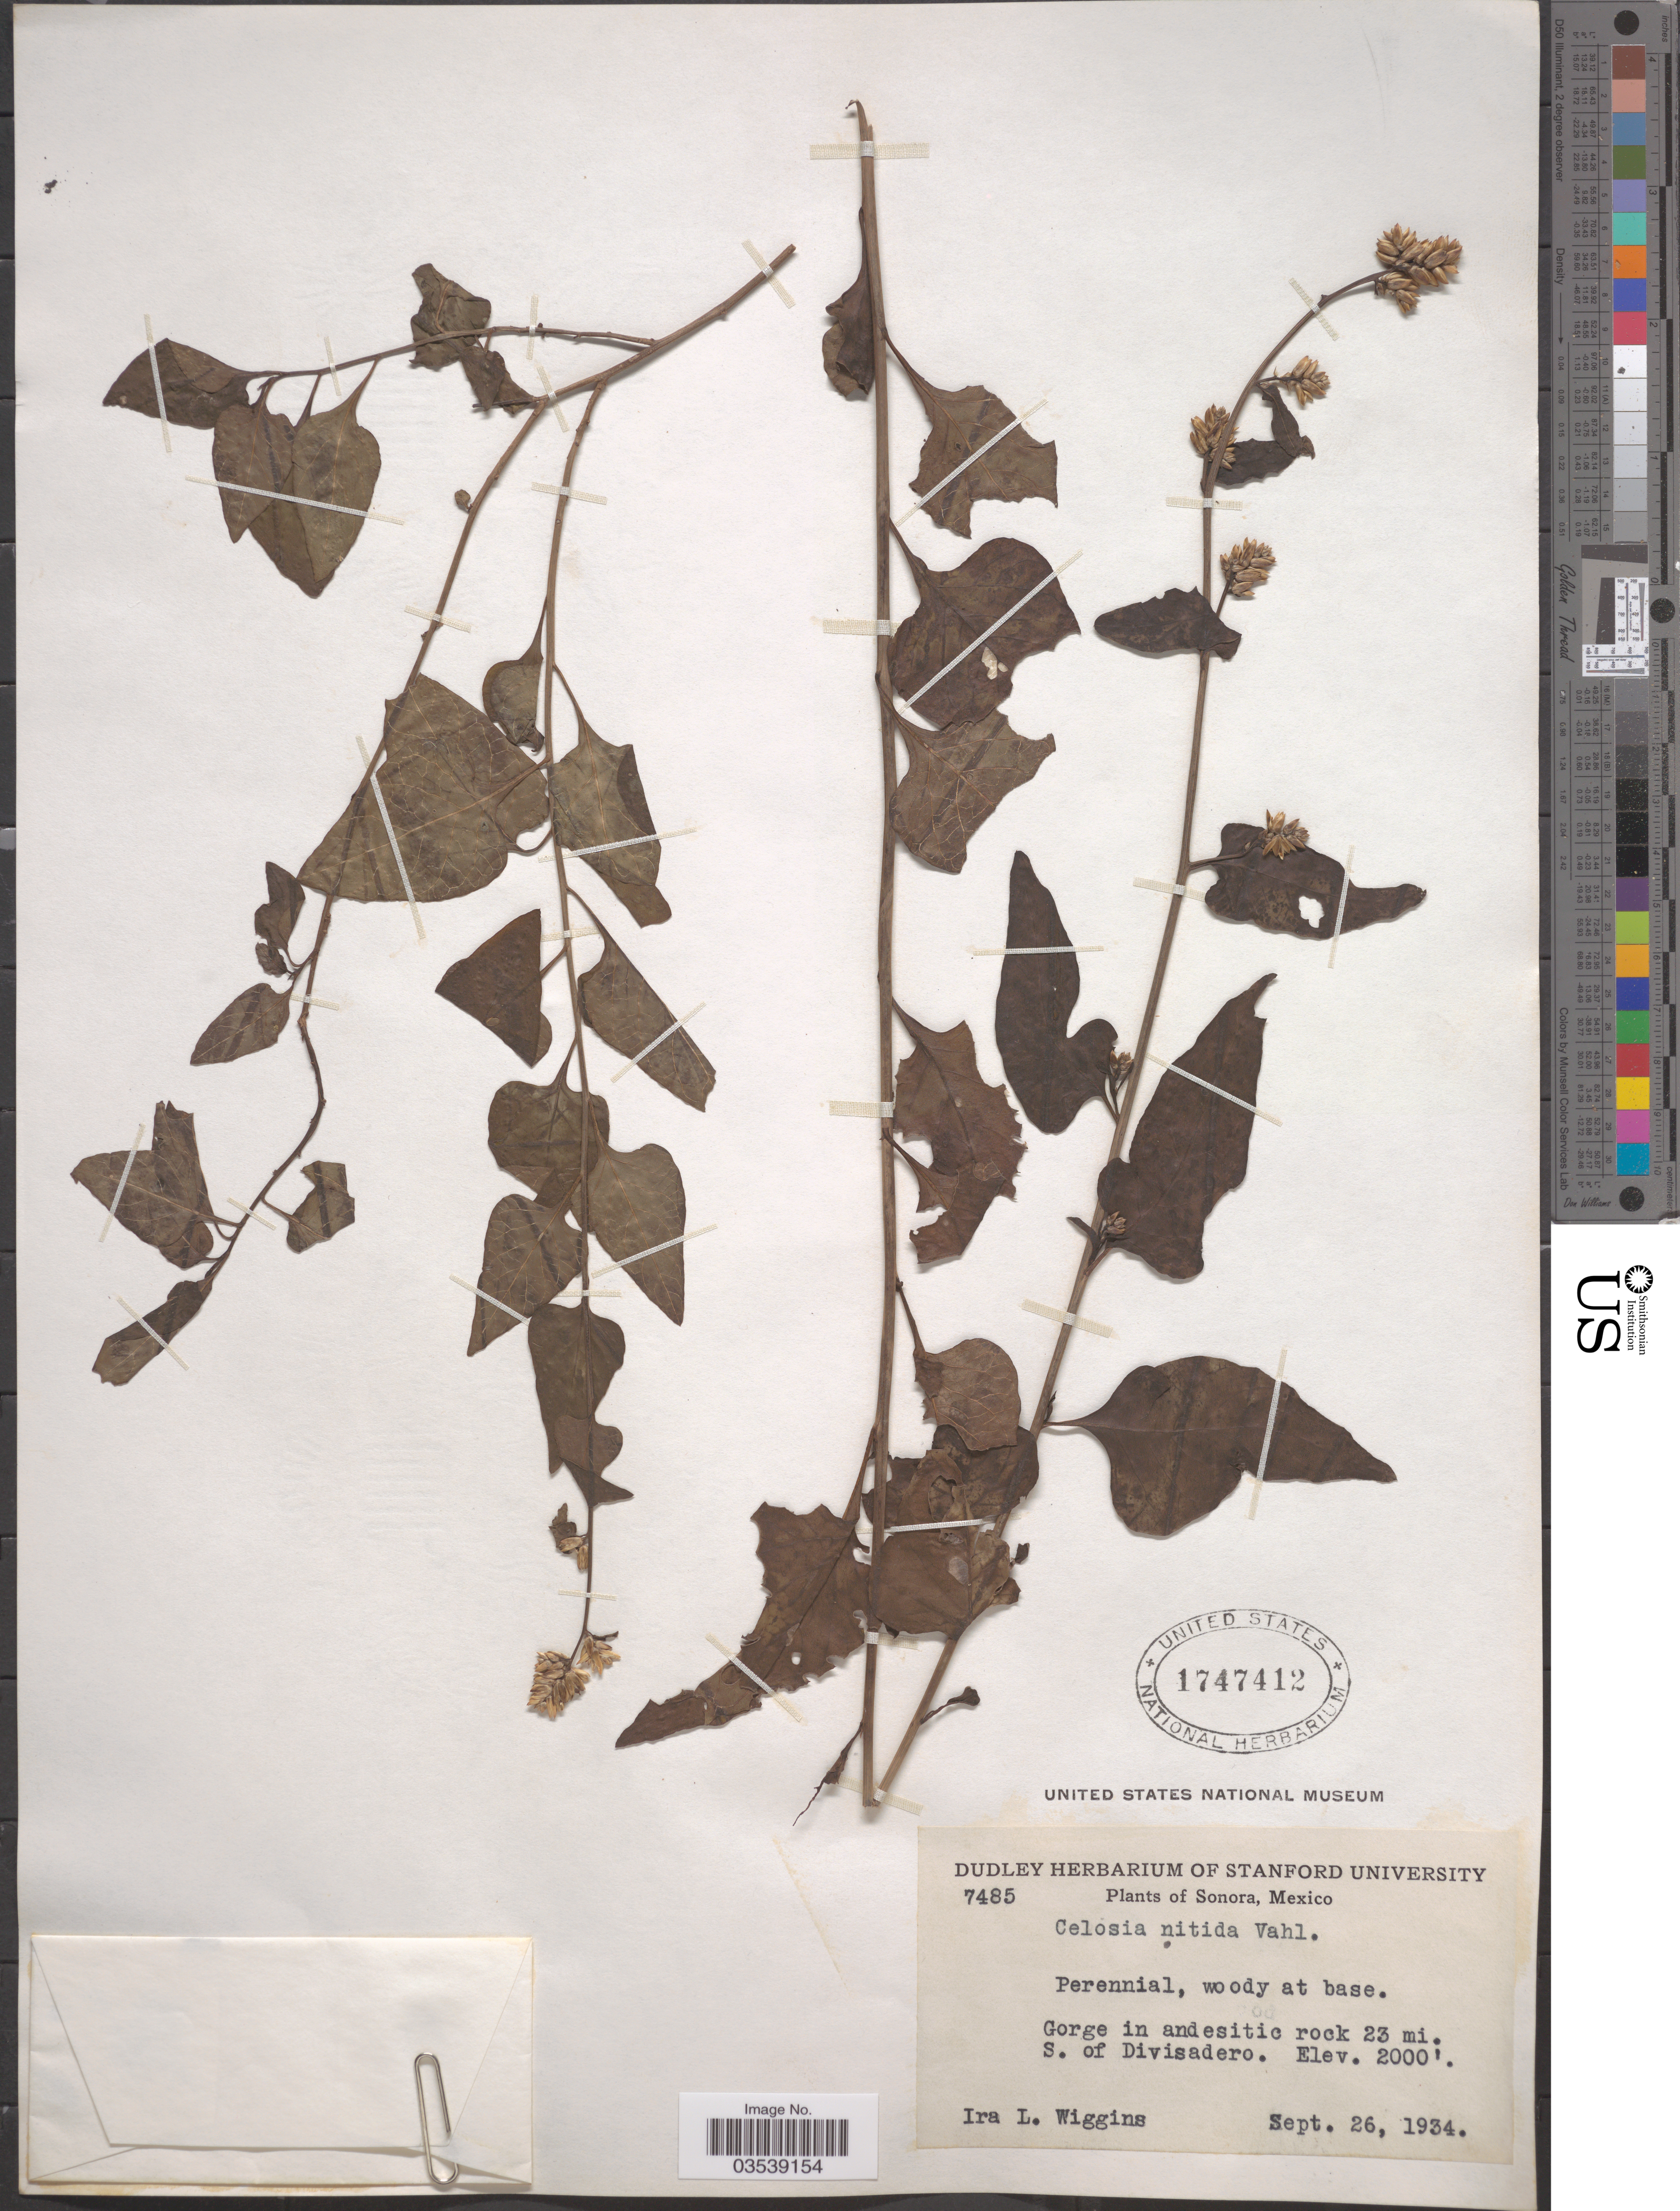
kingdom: Plantae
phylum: Tracheophyta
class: Magnoliopsida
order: Caryophyllales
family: Amaranthaceae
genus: Celosia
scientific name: Celosia nitida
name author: Vahl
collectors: I. L. Wiggins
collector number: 7485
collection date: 1934-09-26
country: Mexico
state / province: Sonora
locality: Gorge in andesitic rock 23 mi. S. of Divisadero.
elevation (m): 610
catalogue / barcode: US 1747412